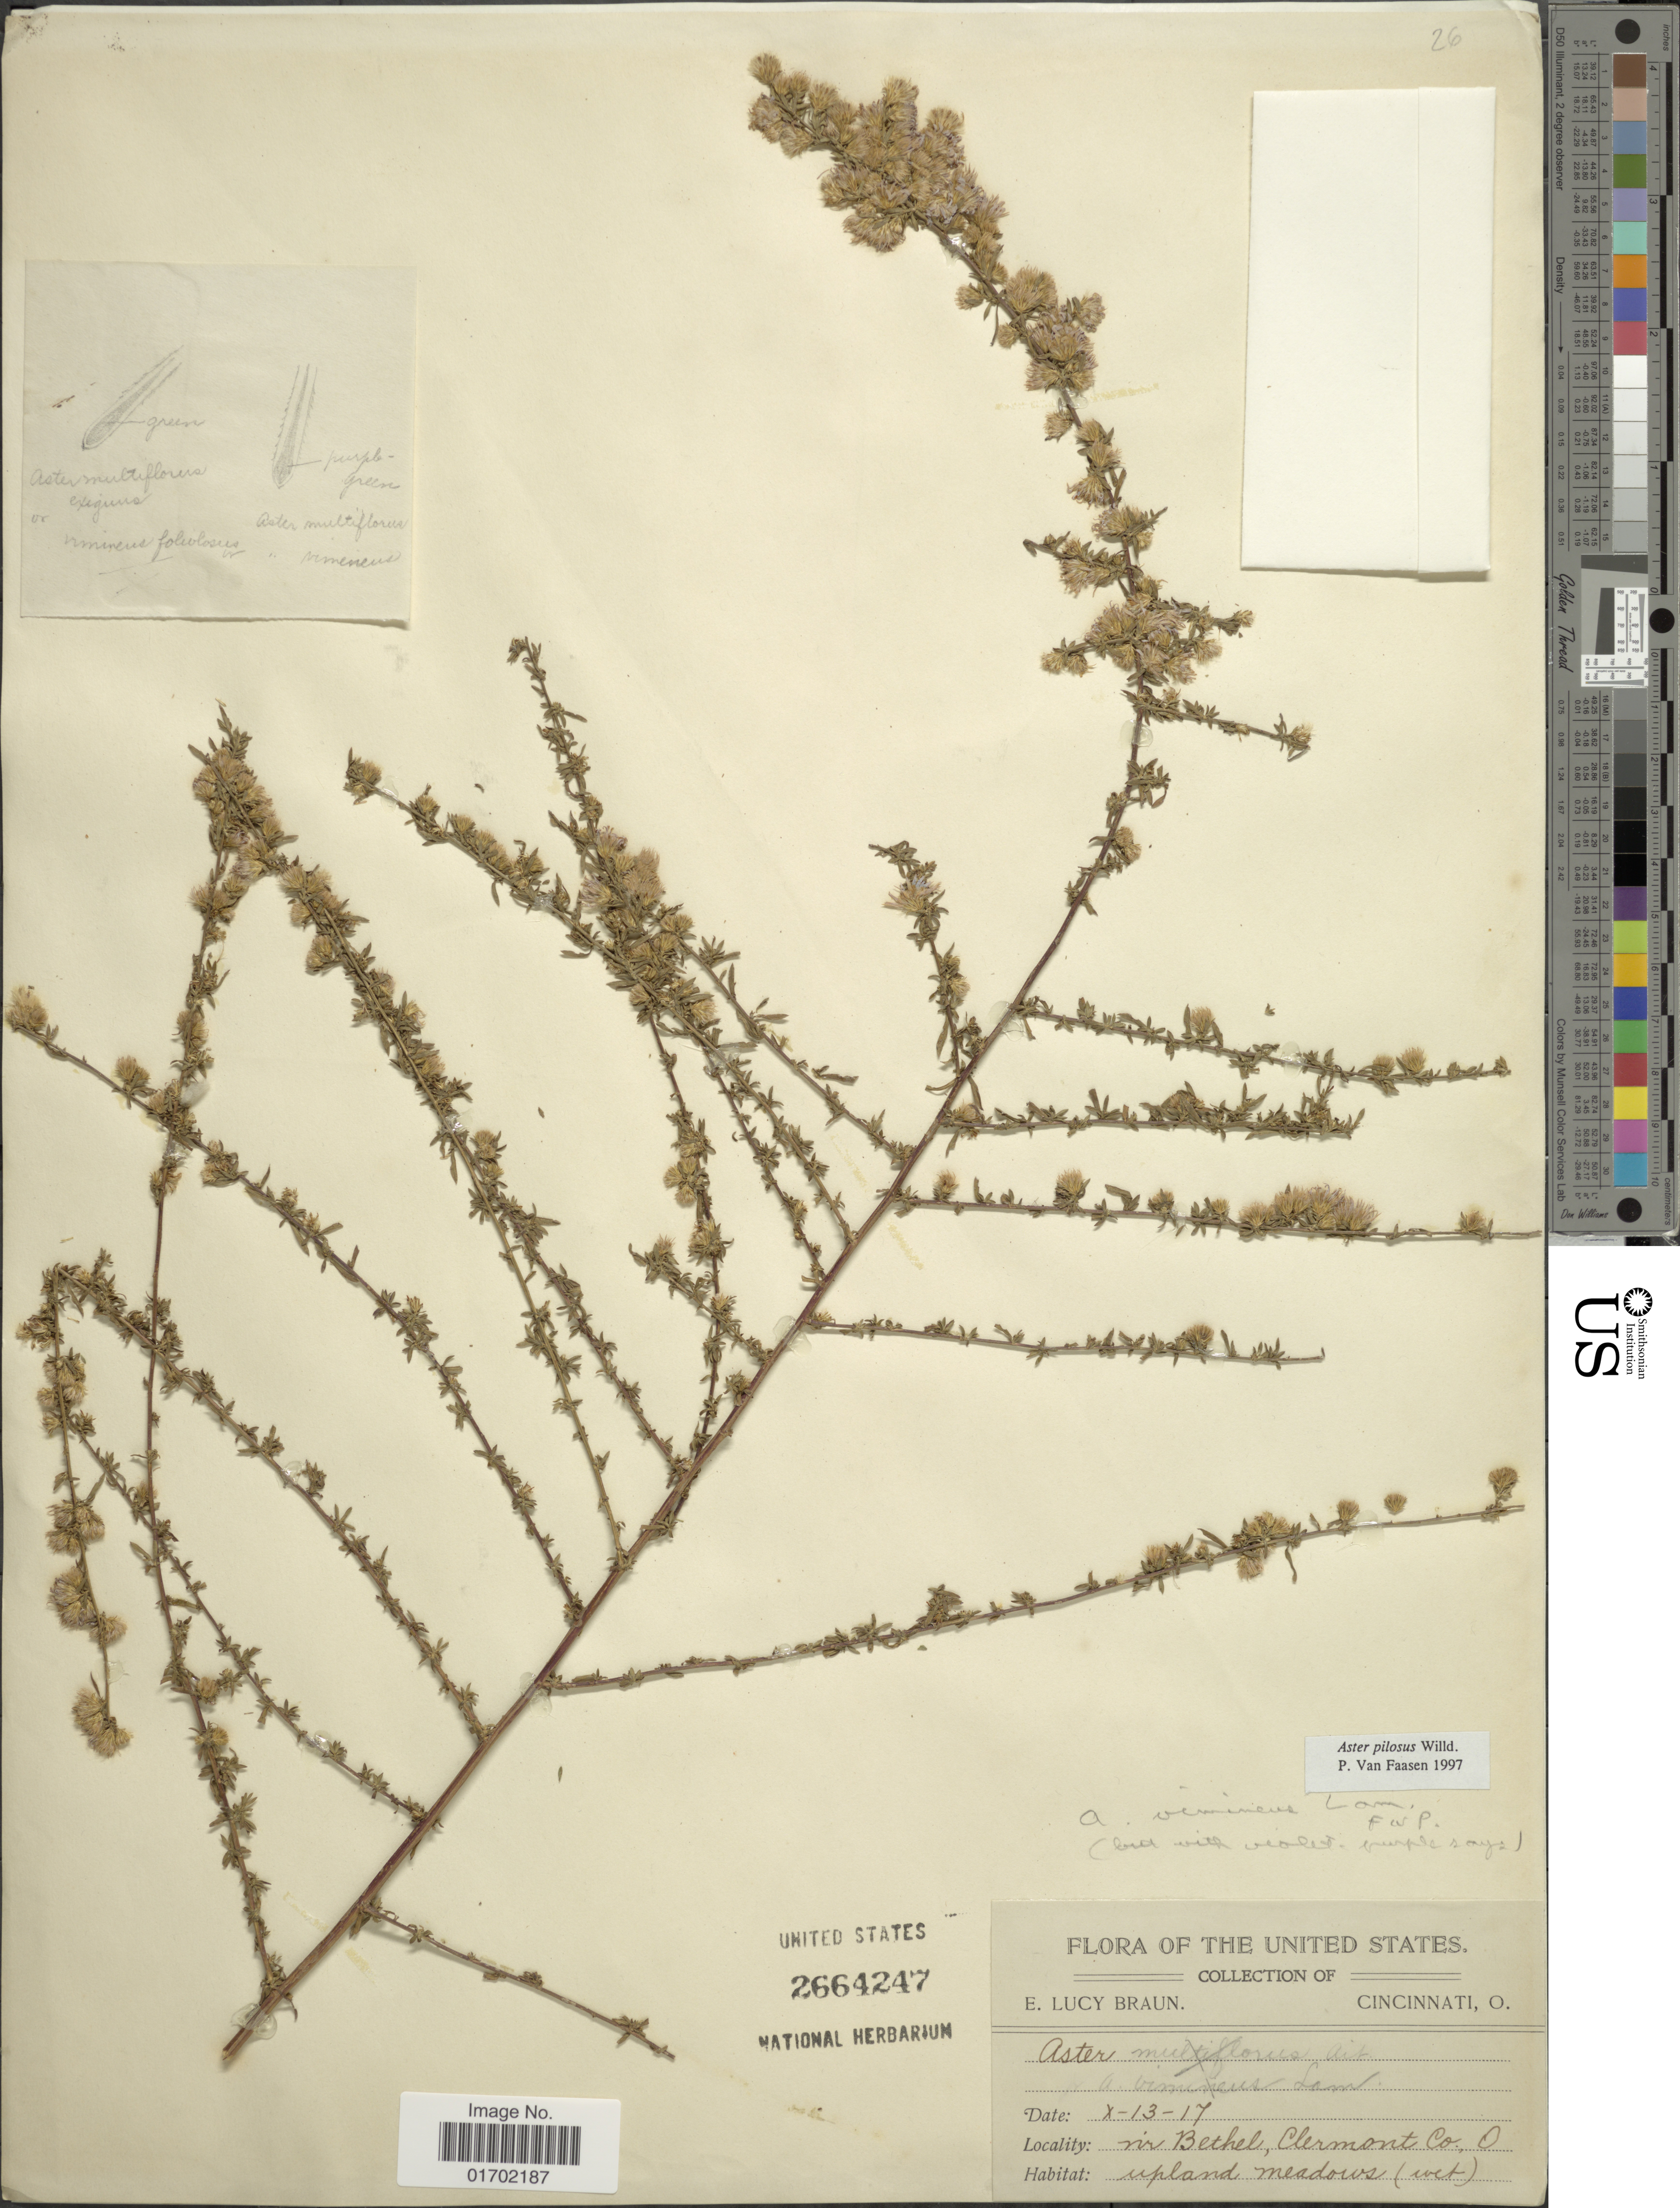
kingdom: Plantae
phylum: Tracheophyta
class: Magnoliopsida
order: Asterales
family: Asteraceae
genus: Symphyotrichum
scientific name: Symphyotrichum pilosum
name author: (Willd.) G.L. Nesom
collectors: E. L. Braun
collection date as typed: Transcribed d/m/y: 13/10/17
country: United States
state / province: Ohio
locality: United States, nr Bethel, Clermont Co., O.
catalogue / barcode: US 2664247